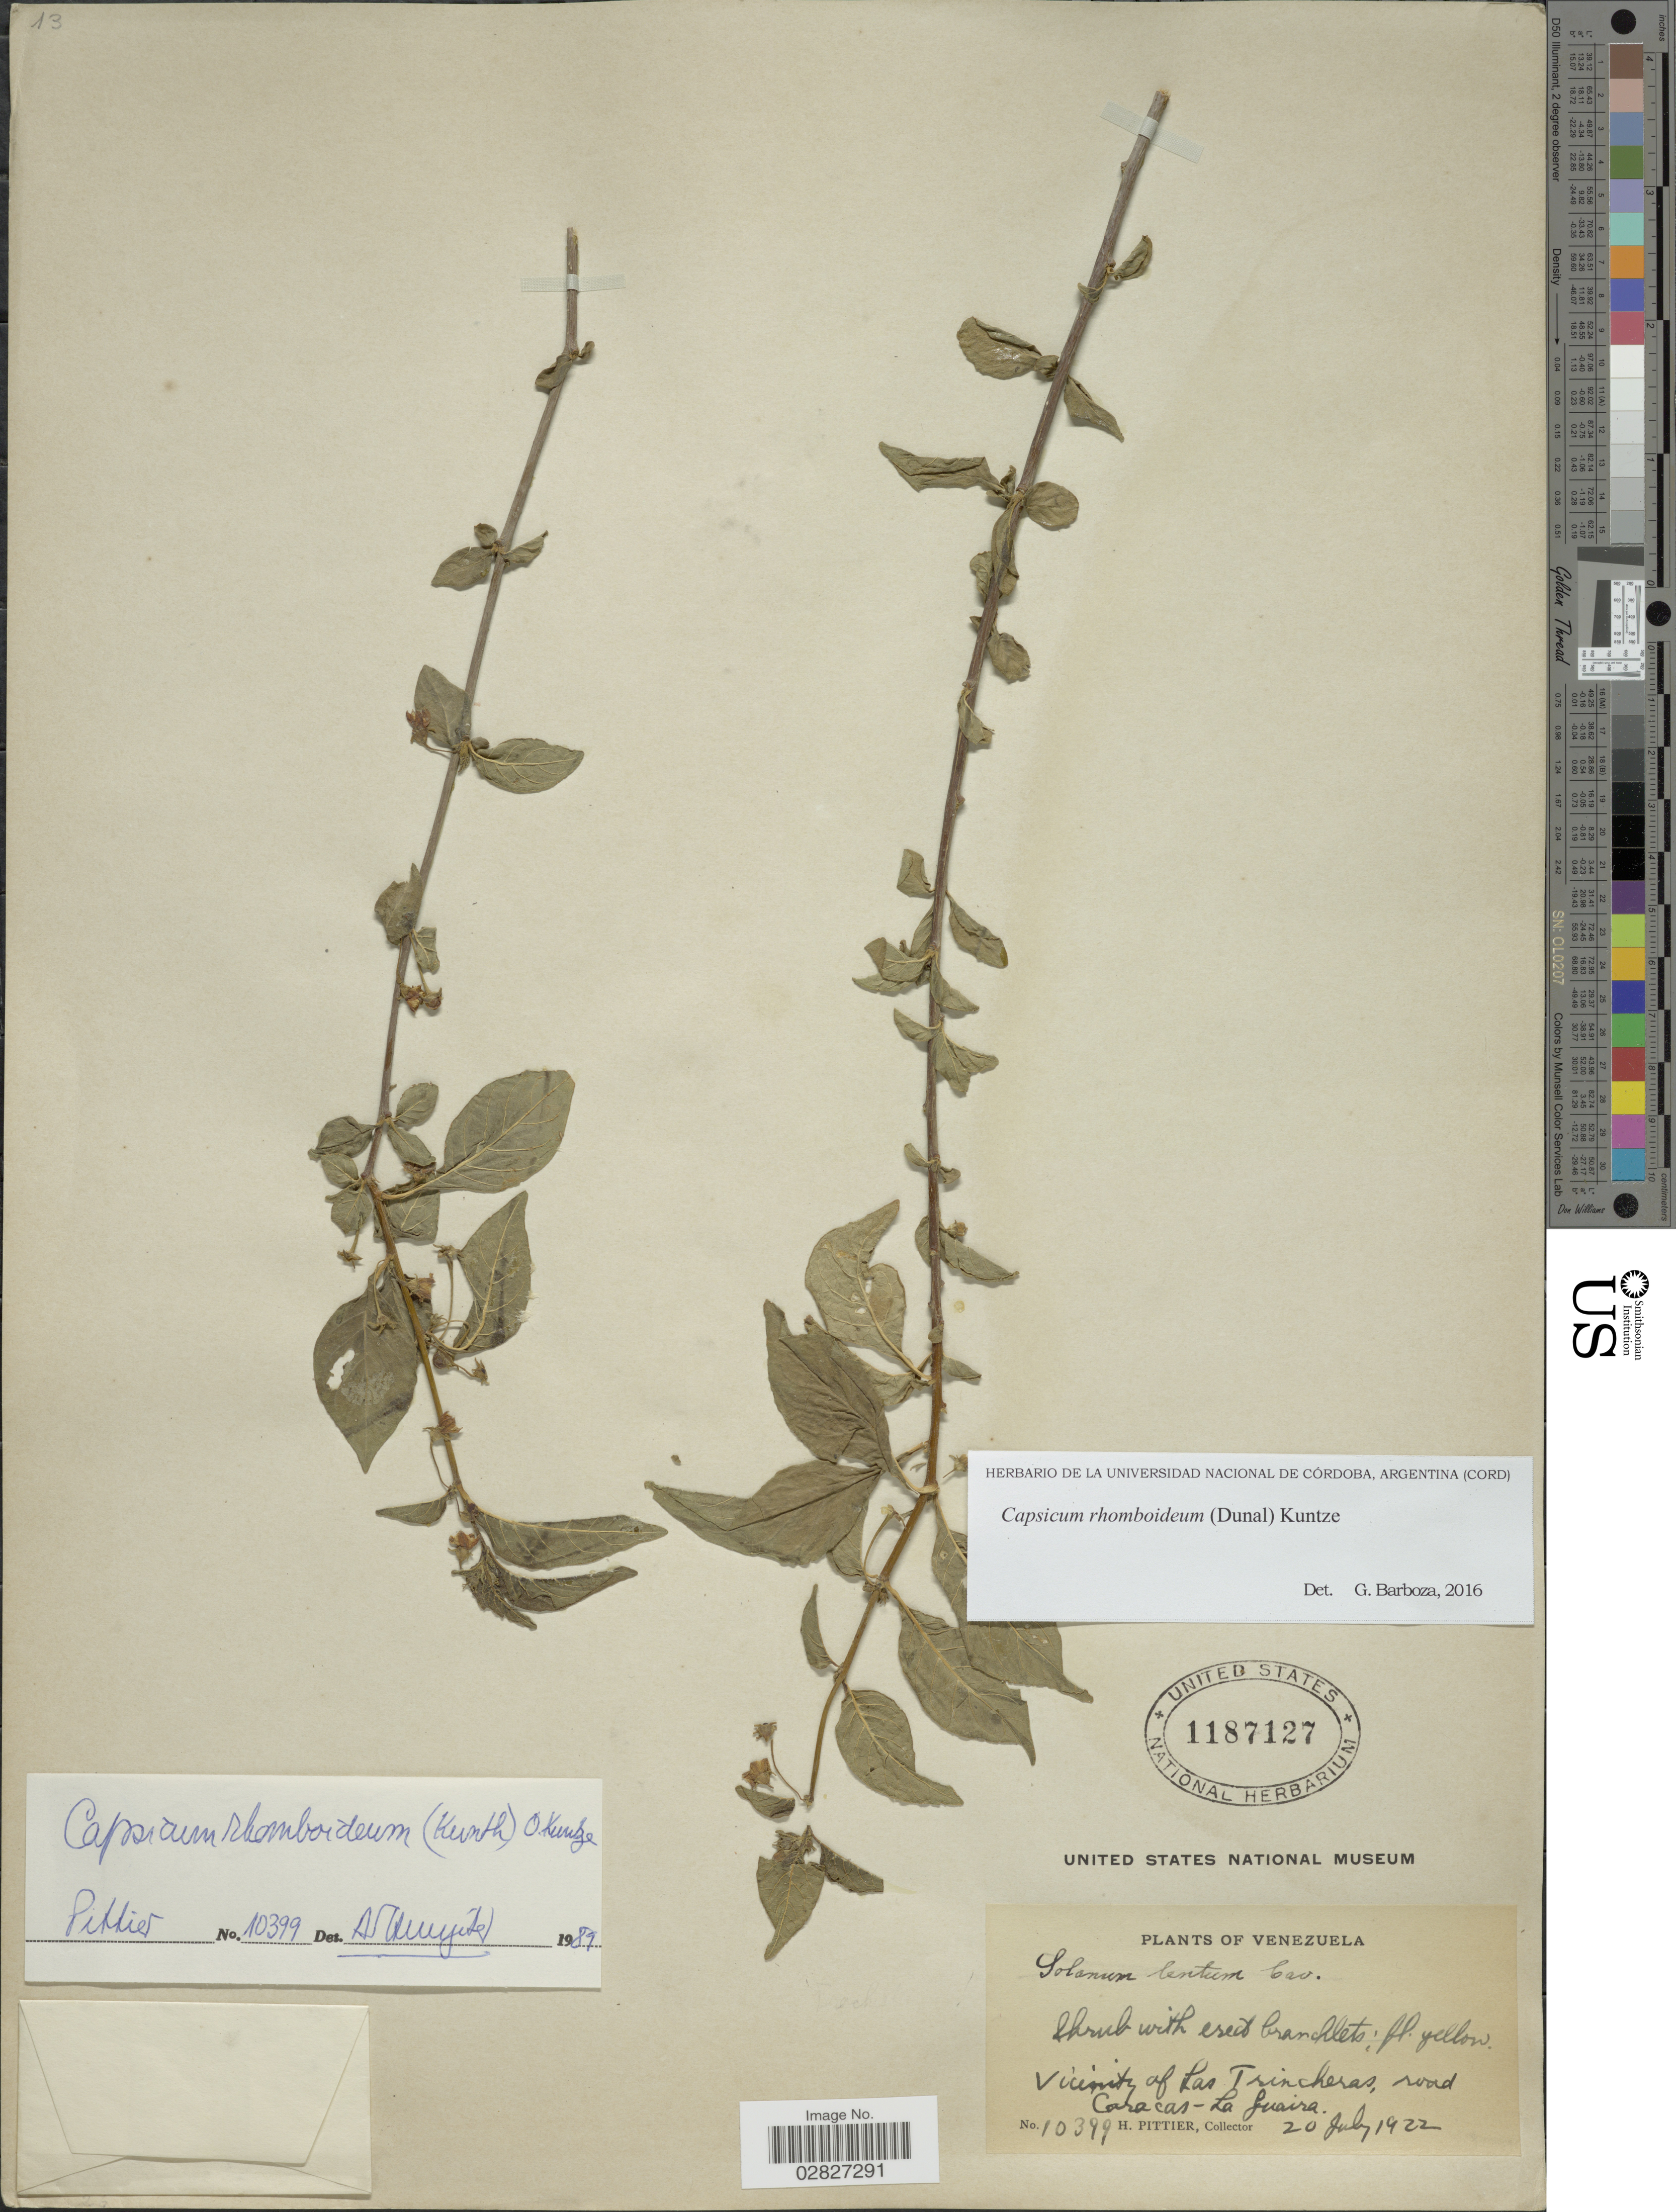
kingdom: Plantae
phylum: Tracheophyta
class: Magnoliopsida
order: Solanales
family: Solanaceae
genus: Capsicum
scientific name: Capsicum rhomboideum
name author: (Humb. & Bonpl. ex Dunal) Kuntze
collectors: H. F. Pittier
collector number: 10399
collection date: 1922-07-20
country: Venezuela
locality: Vicinity of Las Trincheras, road Caracas-La Guaira.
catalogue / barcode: US 1187127